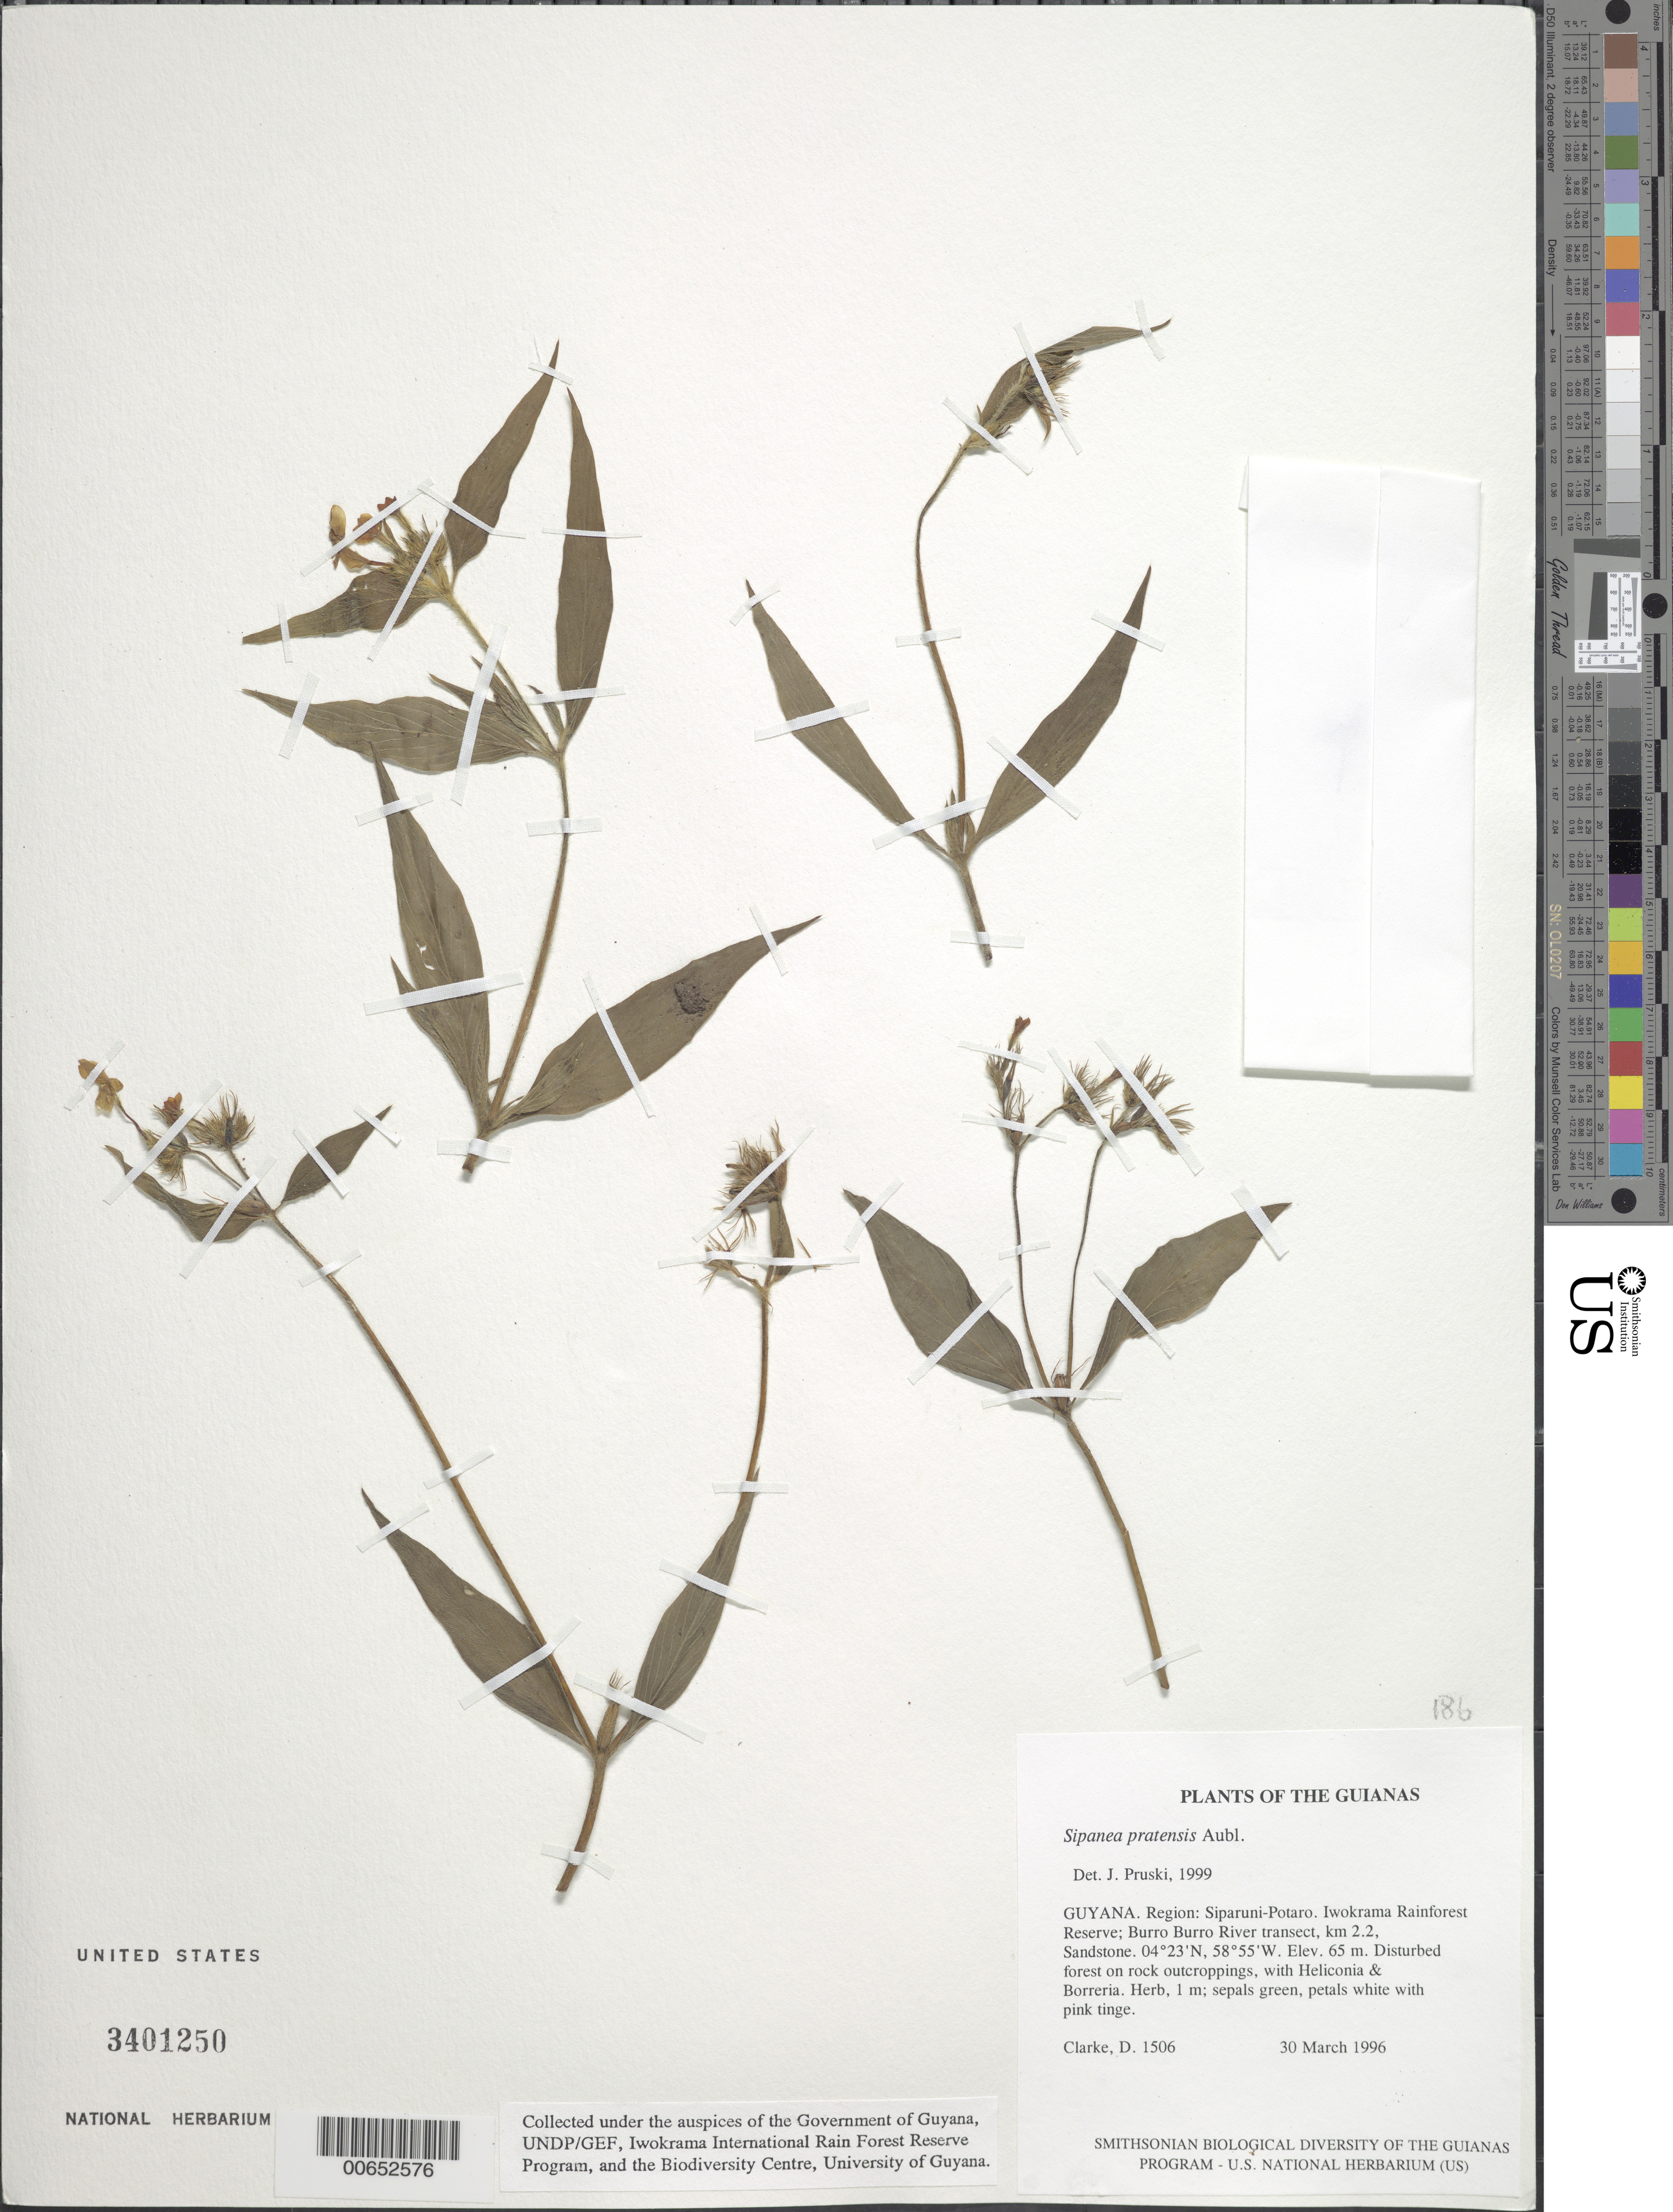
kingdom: Plantae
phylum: Tracheophyta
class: Magnoliopsida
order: Gentianales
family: Rubiaceae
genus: Sipanea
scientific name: Sipanea pratensis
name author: Aubl.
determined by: Pruski, J. F.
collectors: H. D. Clarke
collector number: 1506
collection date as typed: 30 March 1996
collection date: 1996-03-30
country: Guyana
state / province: Potaro-Siparuni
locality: Iwokrama Rainforest Reserve; Burro Burro River transect, km 2.2, Sandstone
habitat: Disturbed forest on rock outcroppings, with Heliconia & Borreria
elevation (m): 65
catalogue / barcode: US 3401250